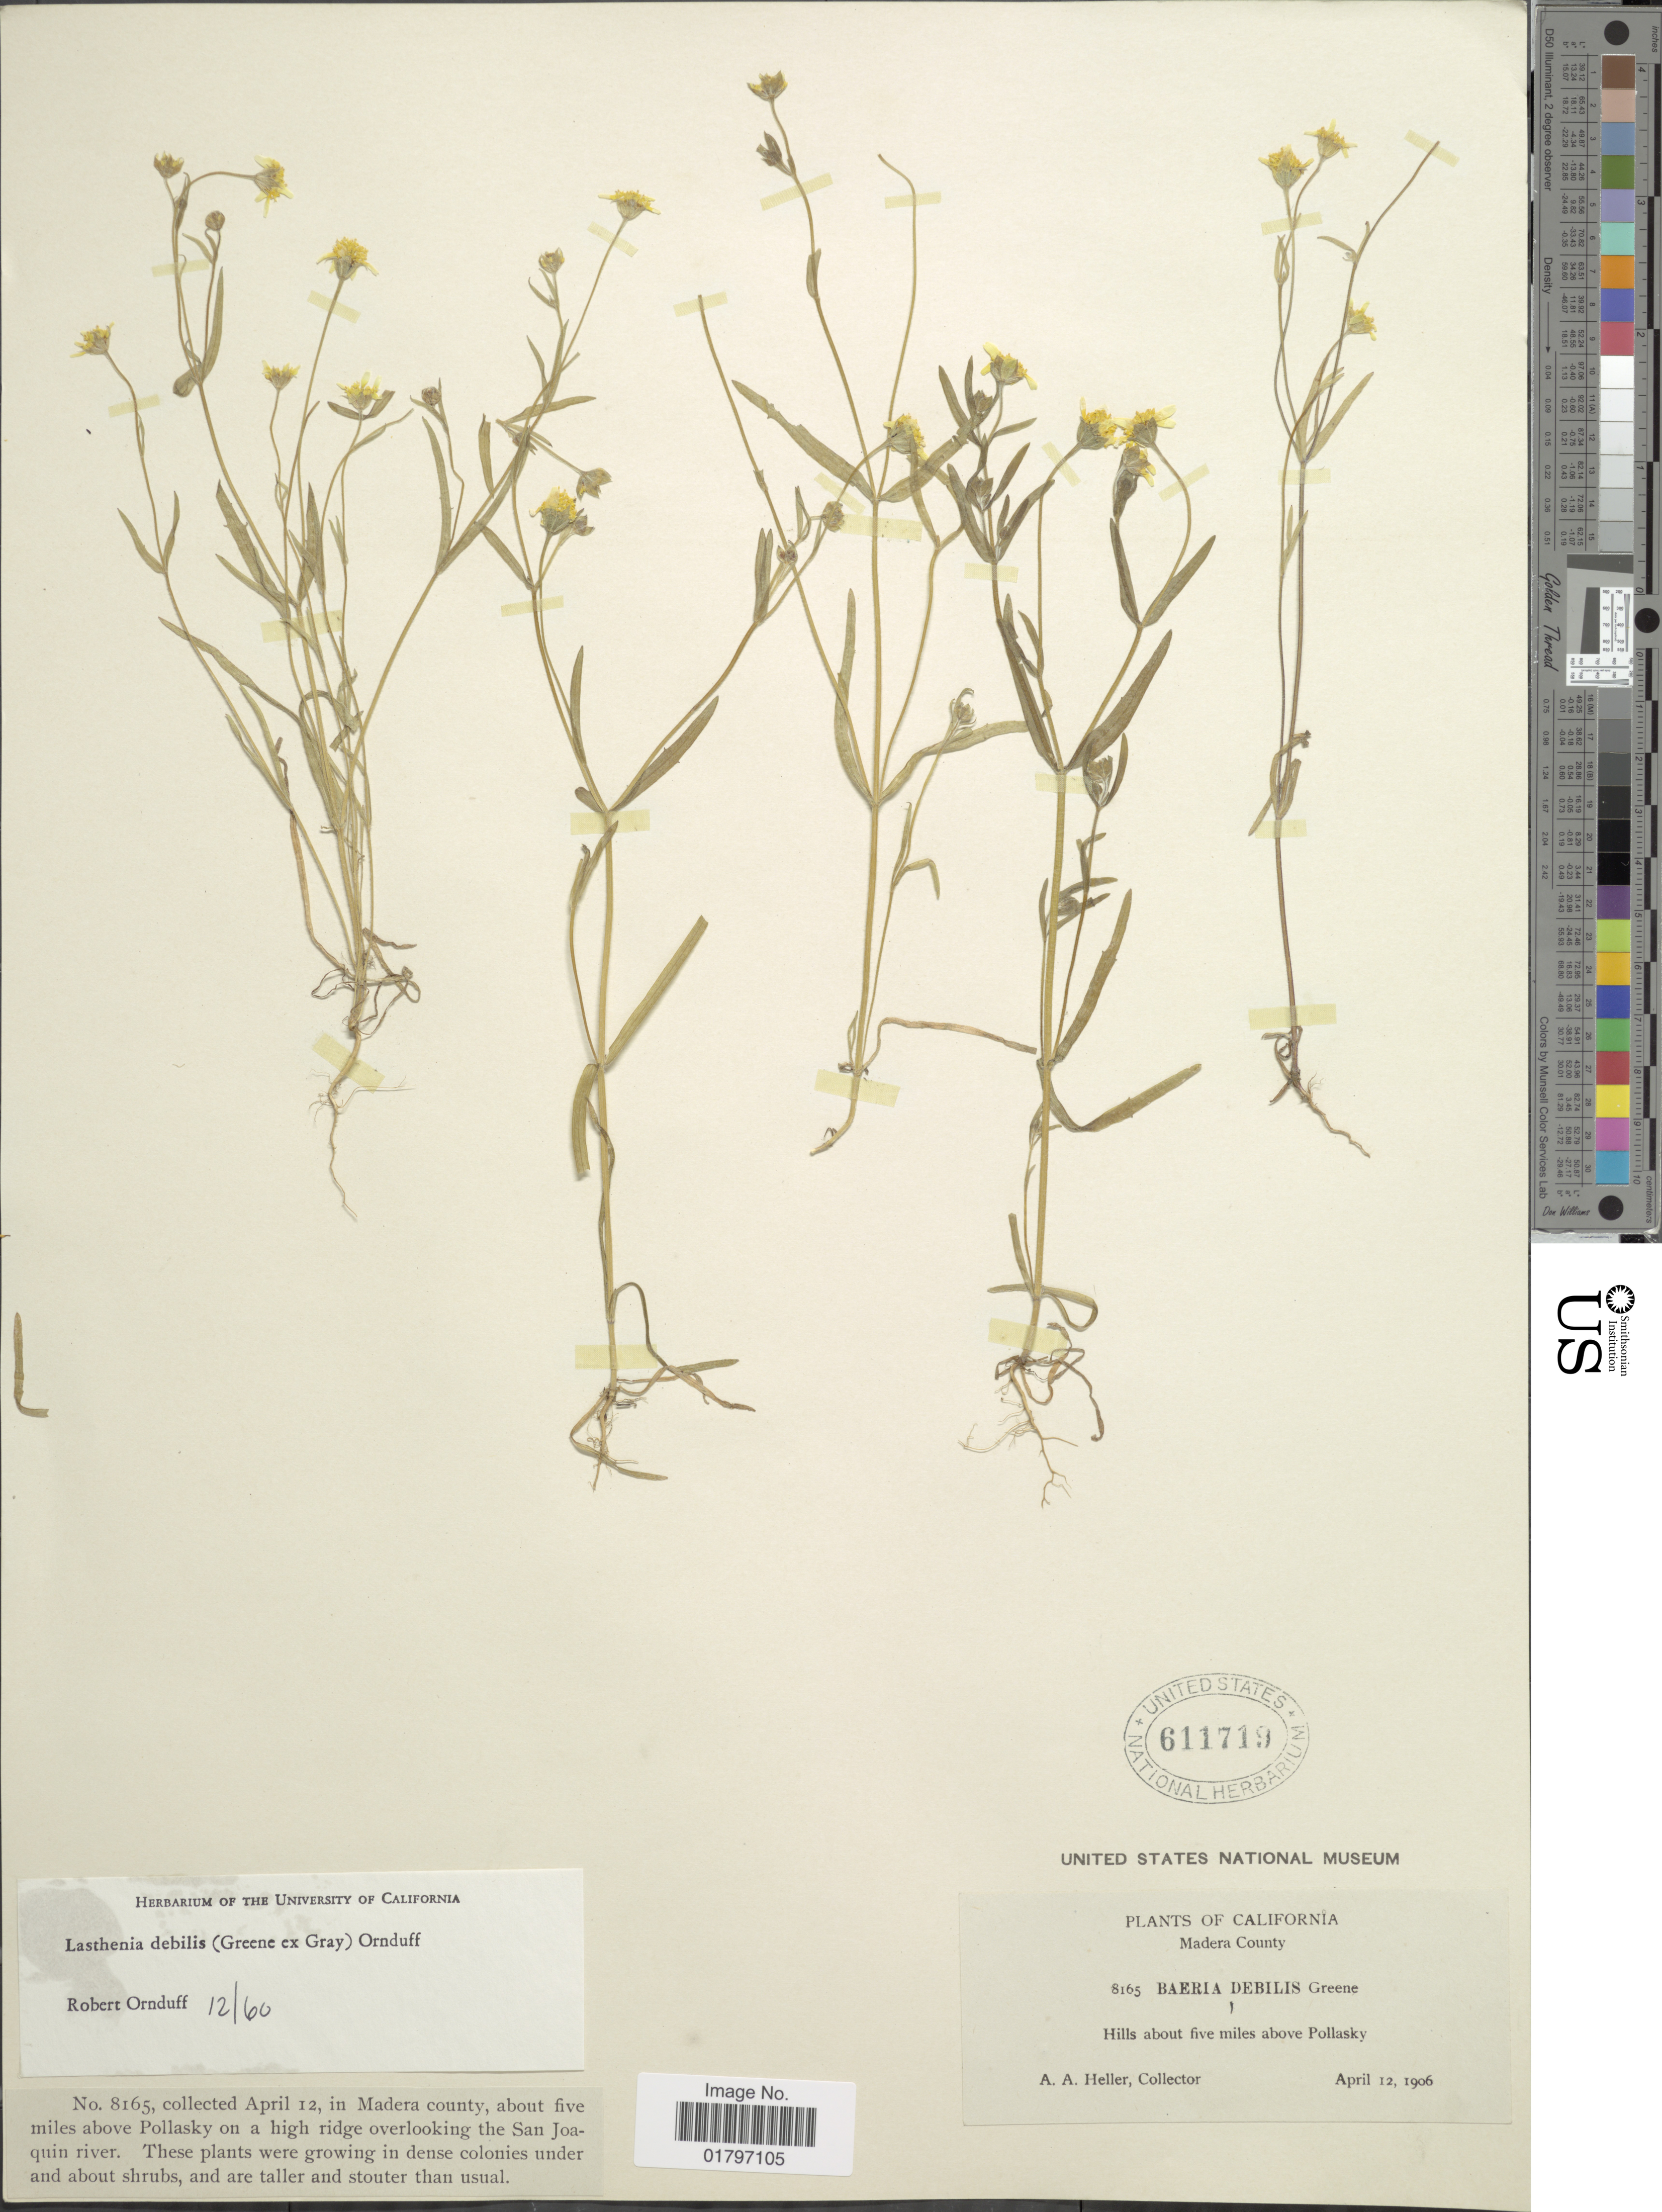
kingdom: Plantae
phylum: Tracheophyta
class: Magnoliopsida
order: Asterales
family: Asteraceae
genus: Lasthenia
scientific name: Lasthenia debilis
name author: (Greene ex A. Gray) Ornduff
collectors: A. A. Heller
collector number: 8165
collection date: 1906-04-12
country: United States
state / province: California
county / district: Madera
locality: Madera County. Hills about five miles above Pollasky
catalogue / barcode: US 611719